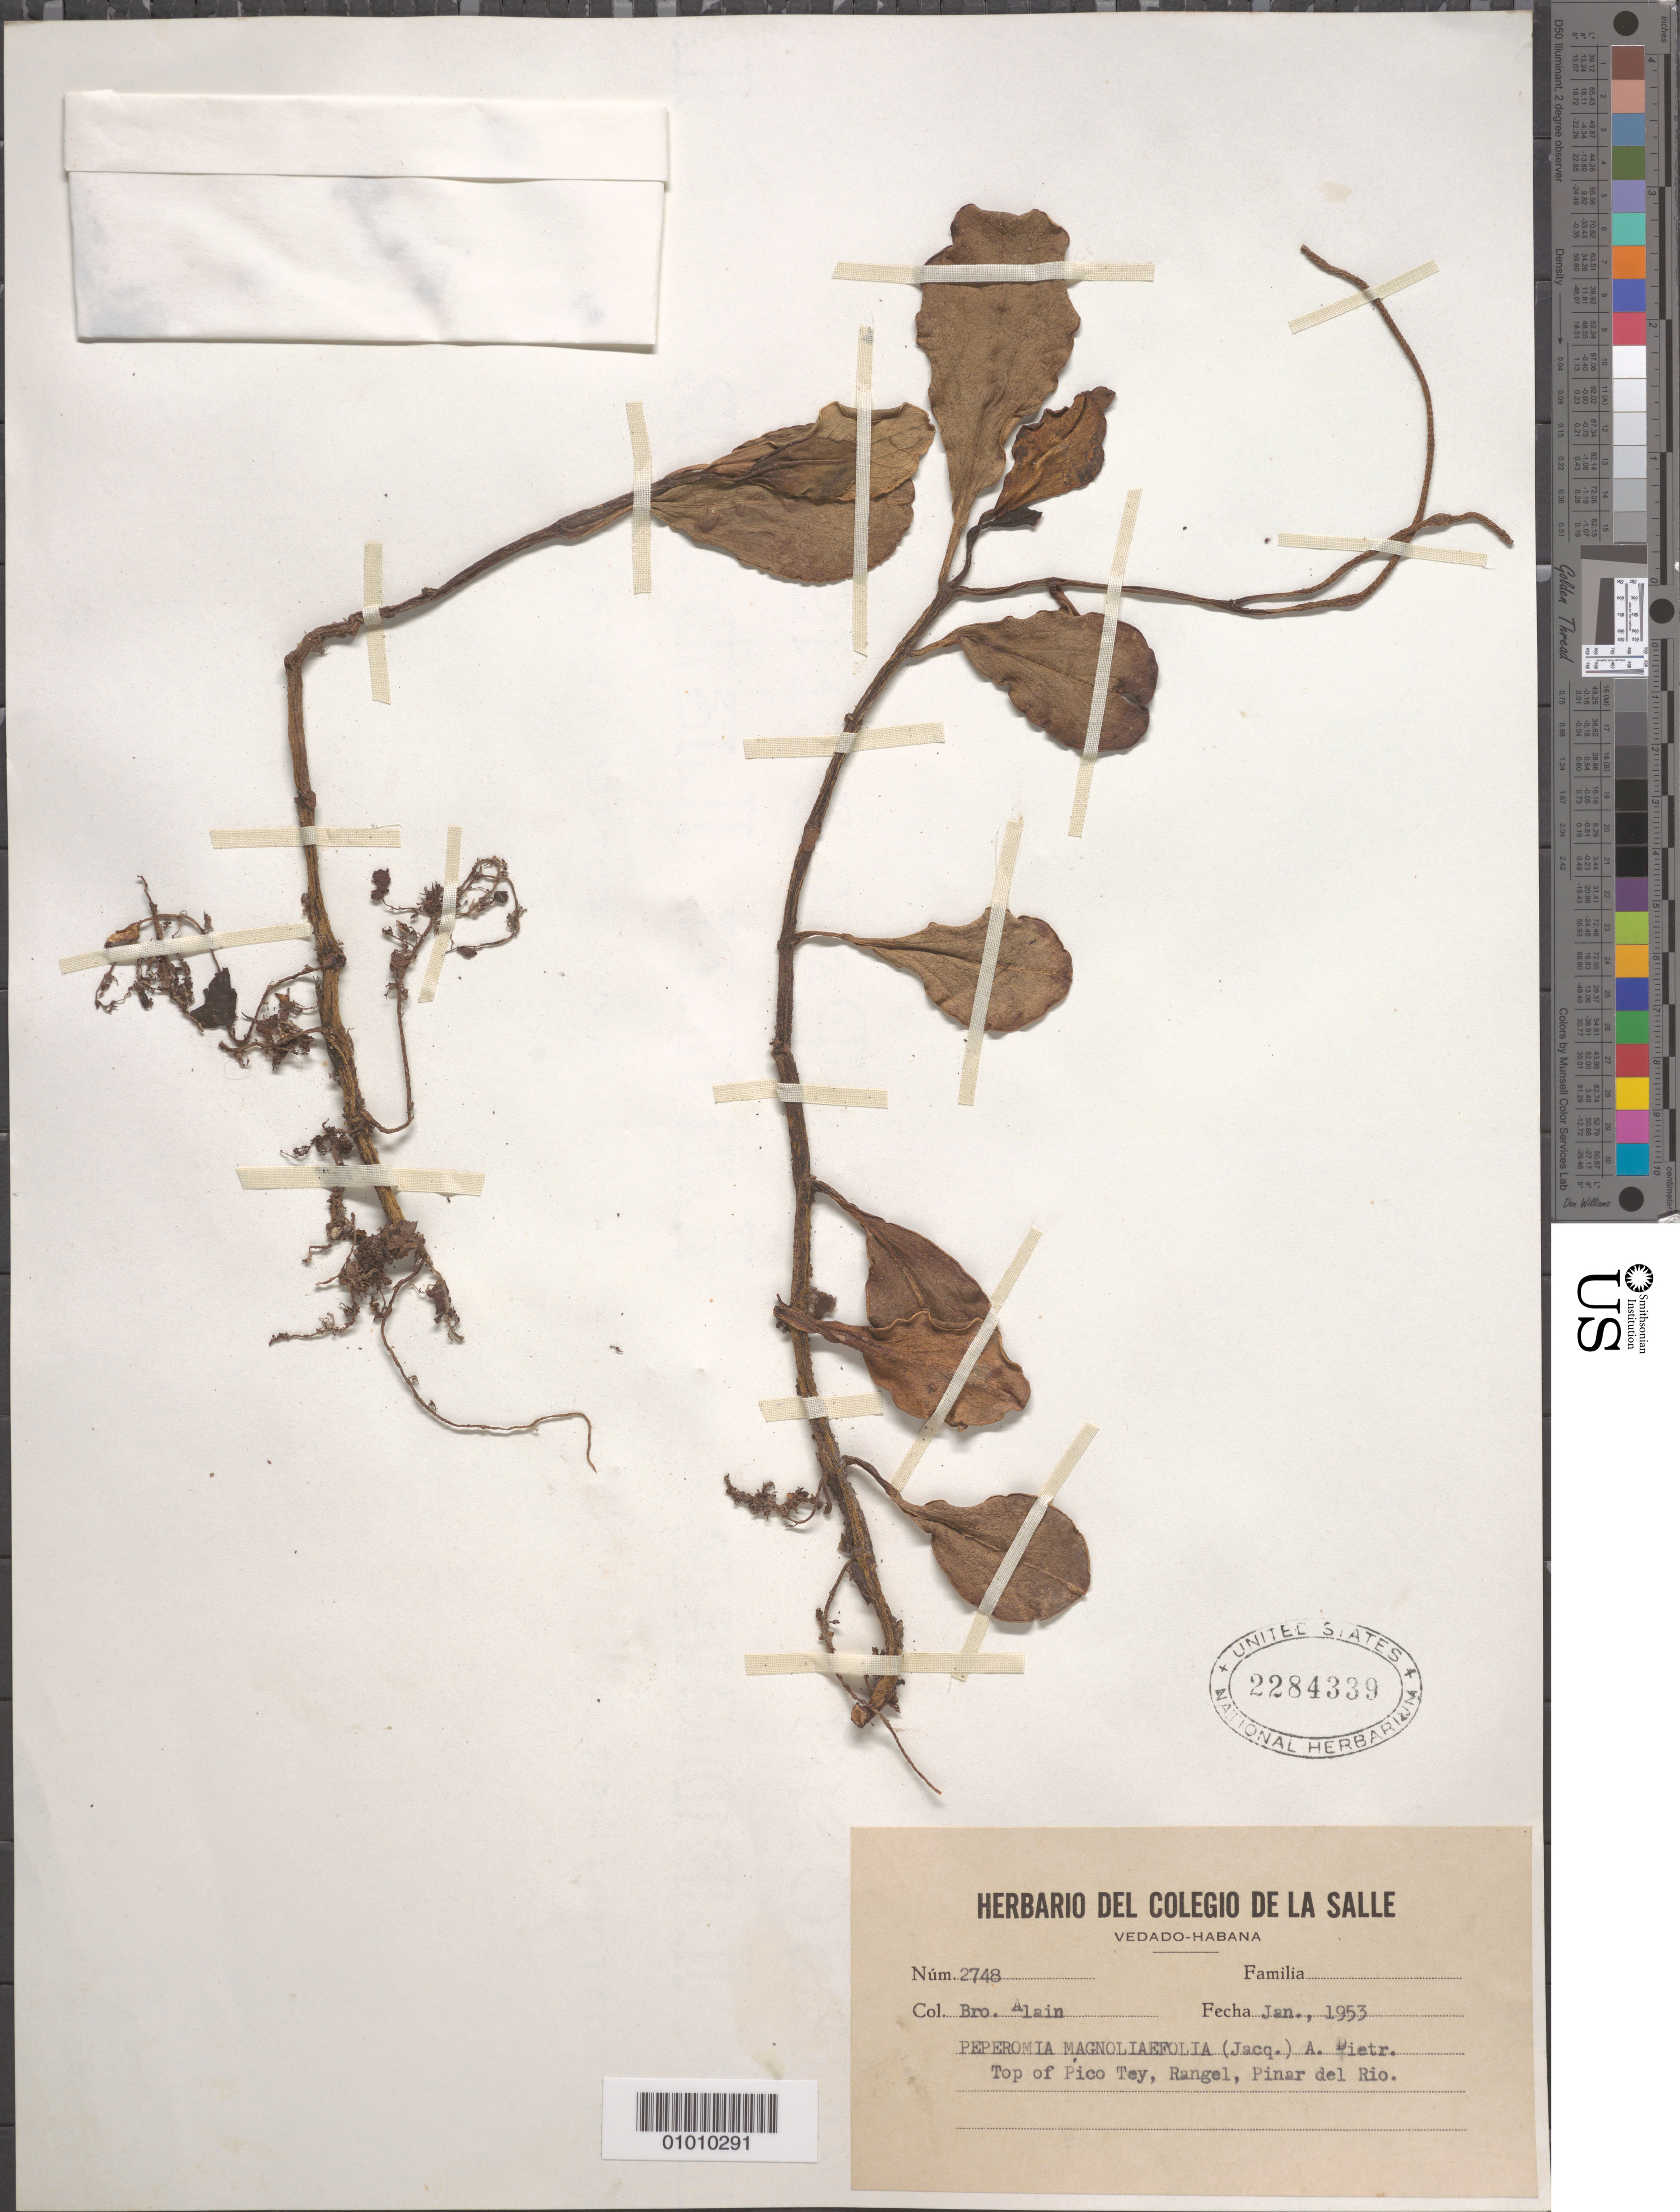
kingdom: Plantae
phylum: Tracheophyta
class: Magnoliopsida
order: Piperales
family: Piperaceae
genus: Peperomia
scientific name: Peperomia magnoliifolia var. magnoliifolia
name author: (Jacq.) A. Dietr.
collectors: A. H. Liogier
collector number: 2748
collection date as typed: Jan 1953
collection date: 1953-01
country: Cuba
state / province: La Habana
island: Cuba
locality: Top of Pico Tey, Rangel, Pinar del Rio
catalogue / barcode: US 2284339